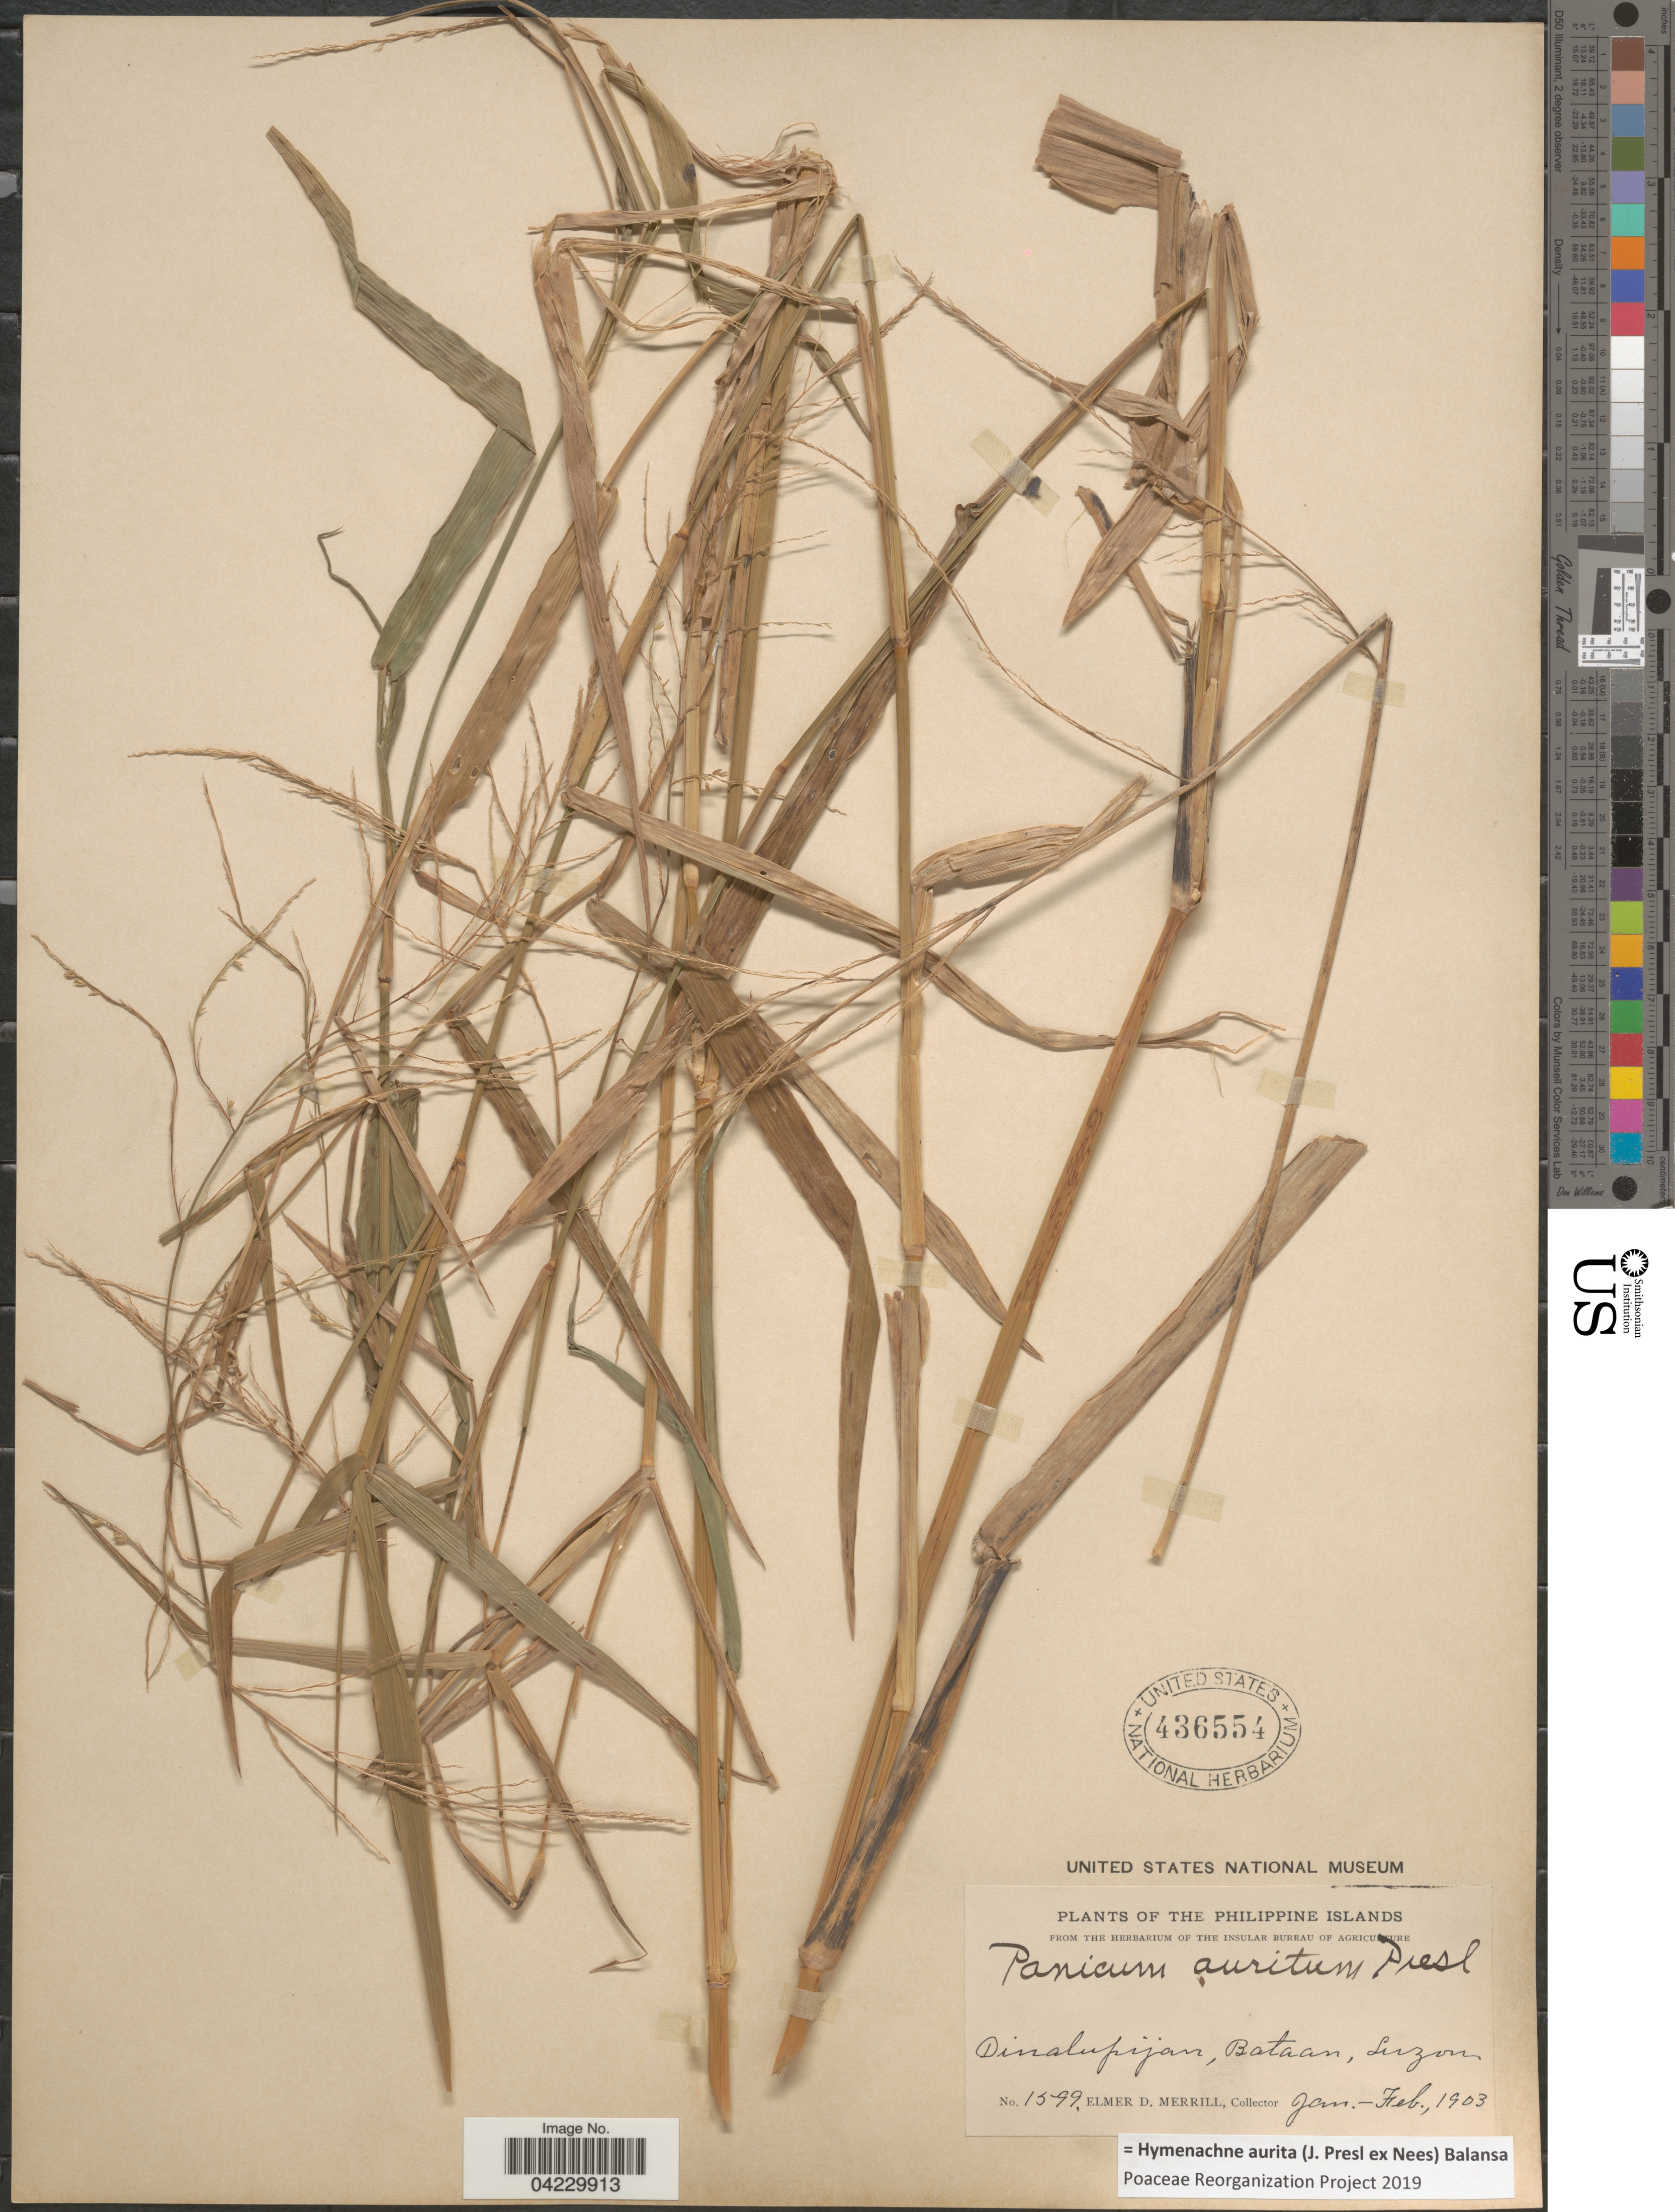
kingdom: Plantae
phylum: Tracheophyta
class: Liliopsida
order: Poales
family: Poaceae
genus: Hymenachne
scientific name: Hymenachne aurita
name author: (J. Presl ex Nees) Balansa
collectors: E. D. Merrill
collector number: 1599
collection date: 1903-01/1903-02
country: Philippines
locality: Philippine Islands. Dinalupijan, Bataan, Luzon.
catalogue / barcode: US 436554